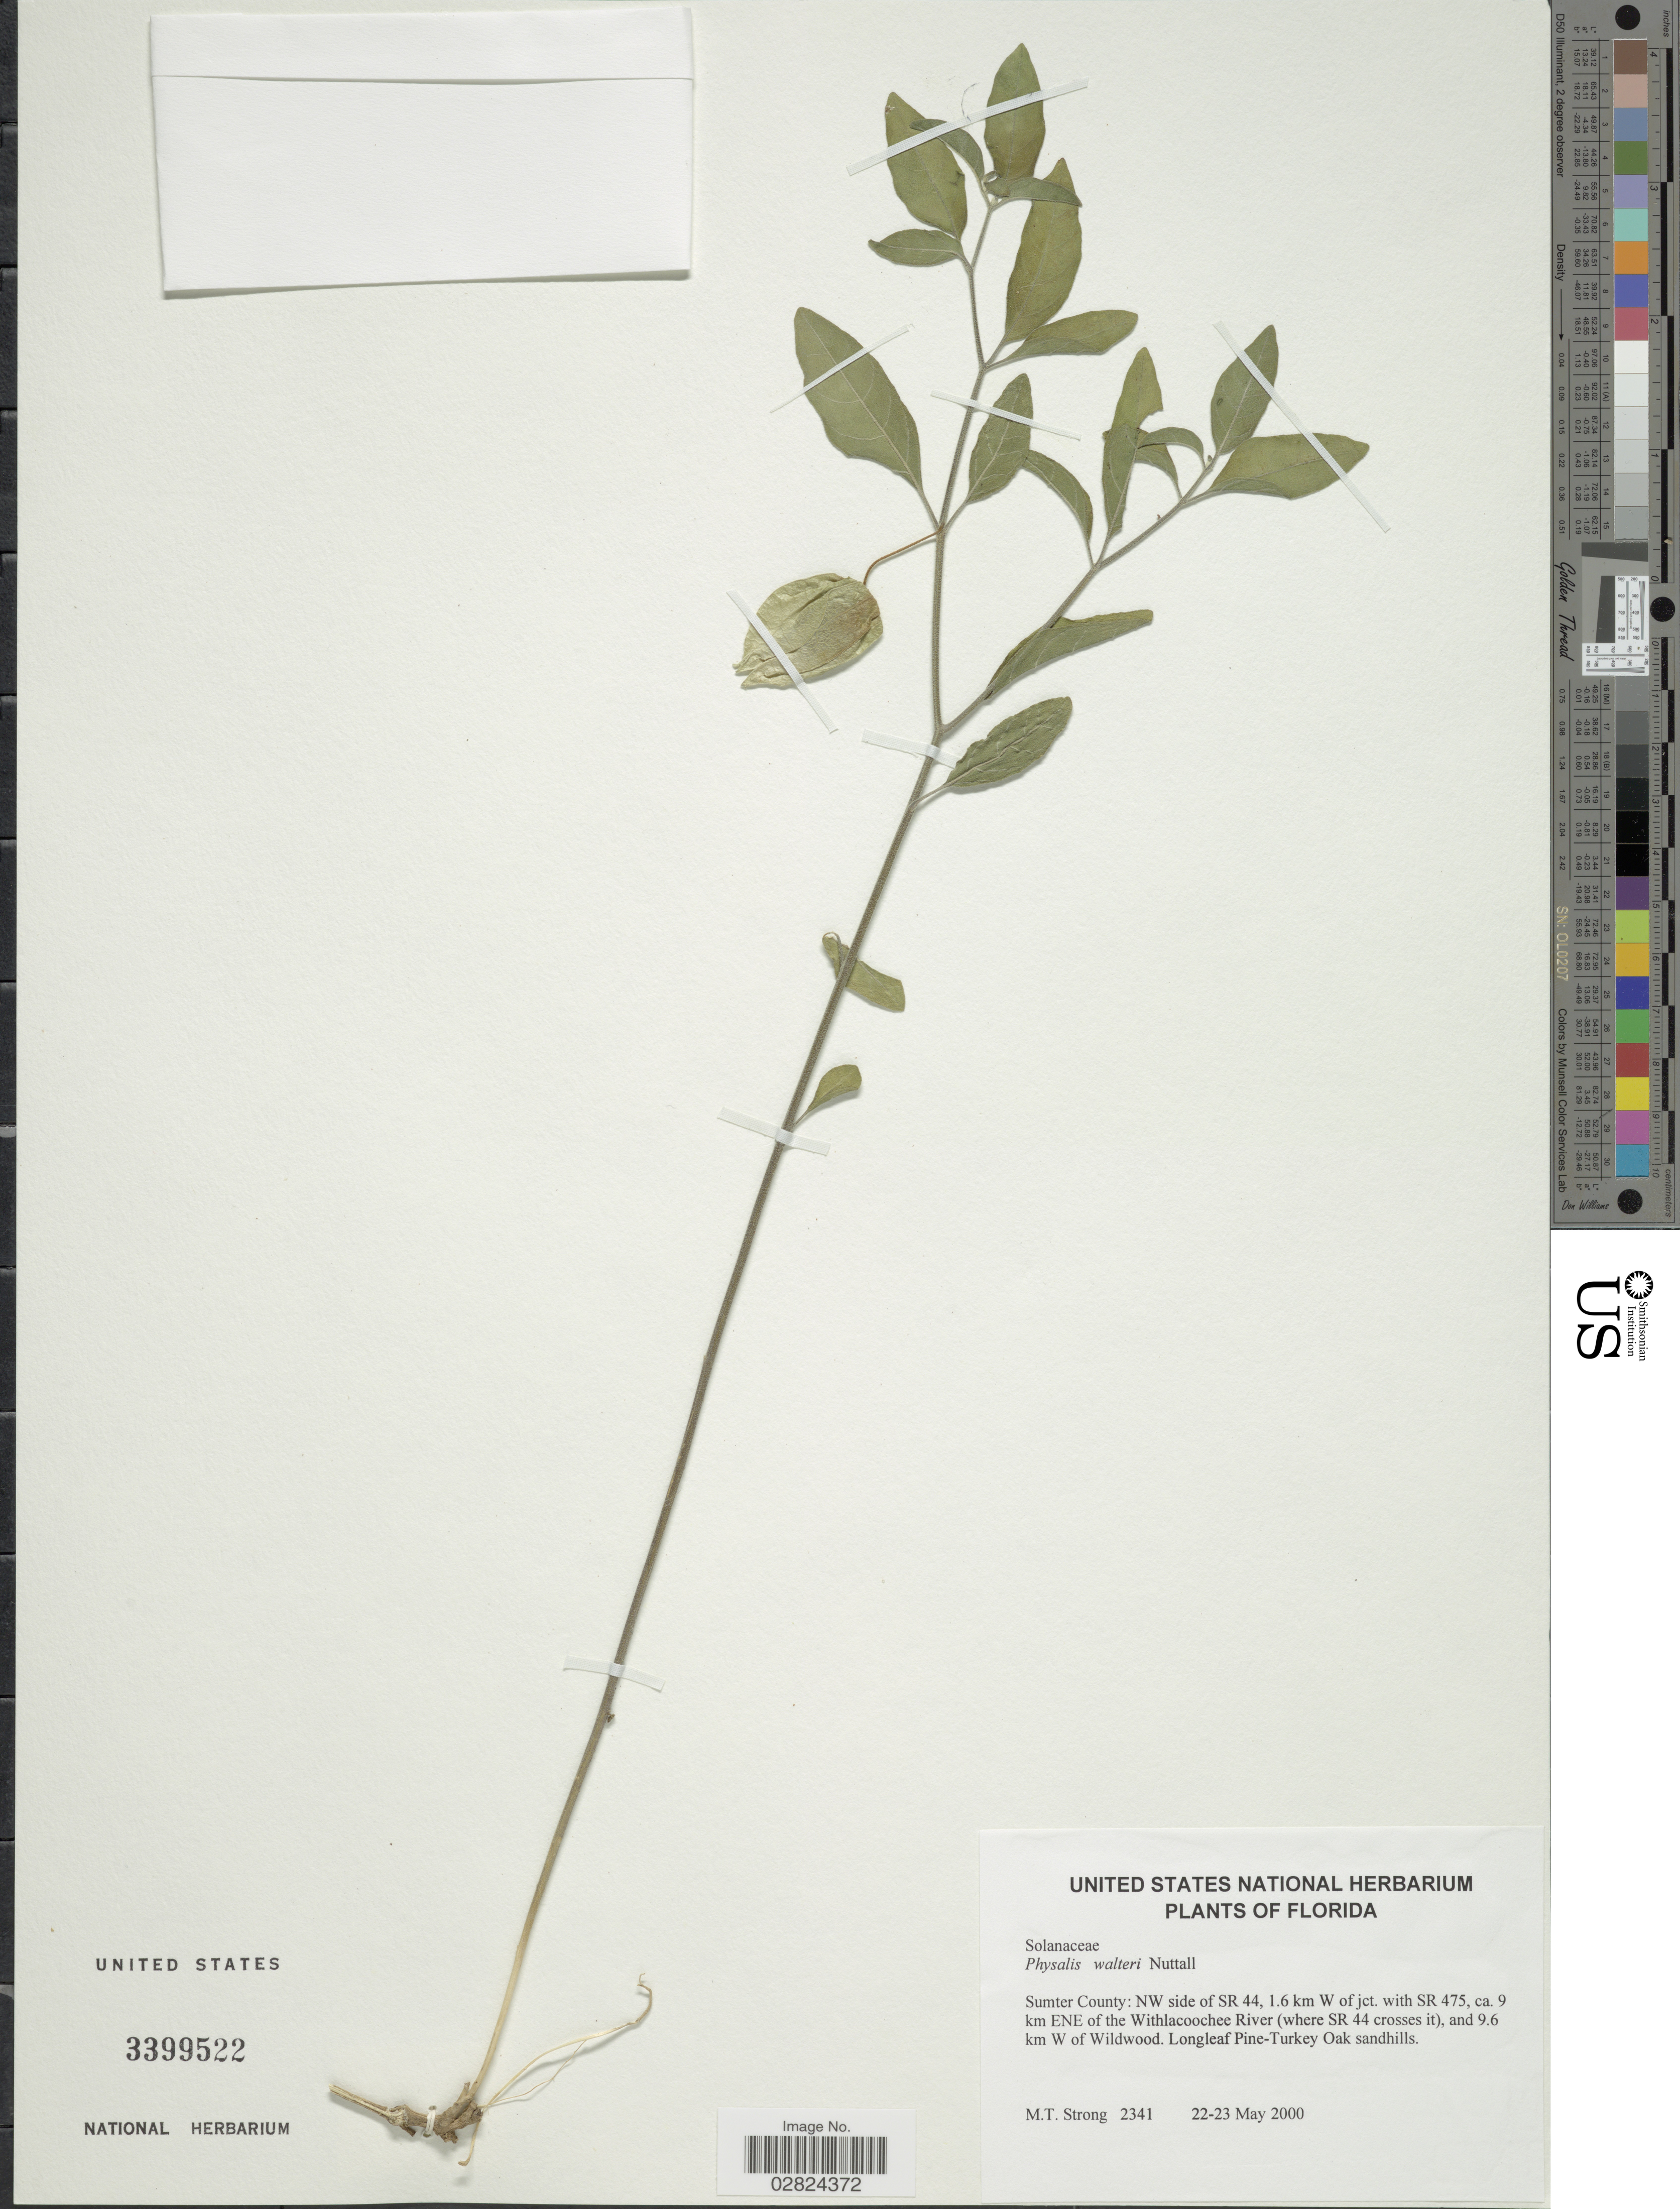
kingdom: Plantae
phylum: Tracheophyta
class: Magnoliopsida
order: Solanales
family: Solanaceae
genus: Physalis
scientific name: Physalis walteri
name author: Nutt.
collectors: M. T. Strong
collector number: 2341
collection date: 2000-05-22/2000-05-23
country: United States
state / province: Florida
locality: Sumter County: NW side of SR 44, 1.6 km W of jct. with SR 475, ca. 9 km ENE of the Withlacoochee River (where SR 44 crosses it), and 9.6 km W of Wildwood.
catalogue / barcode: US 3399522